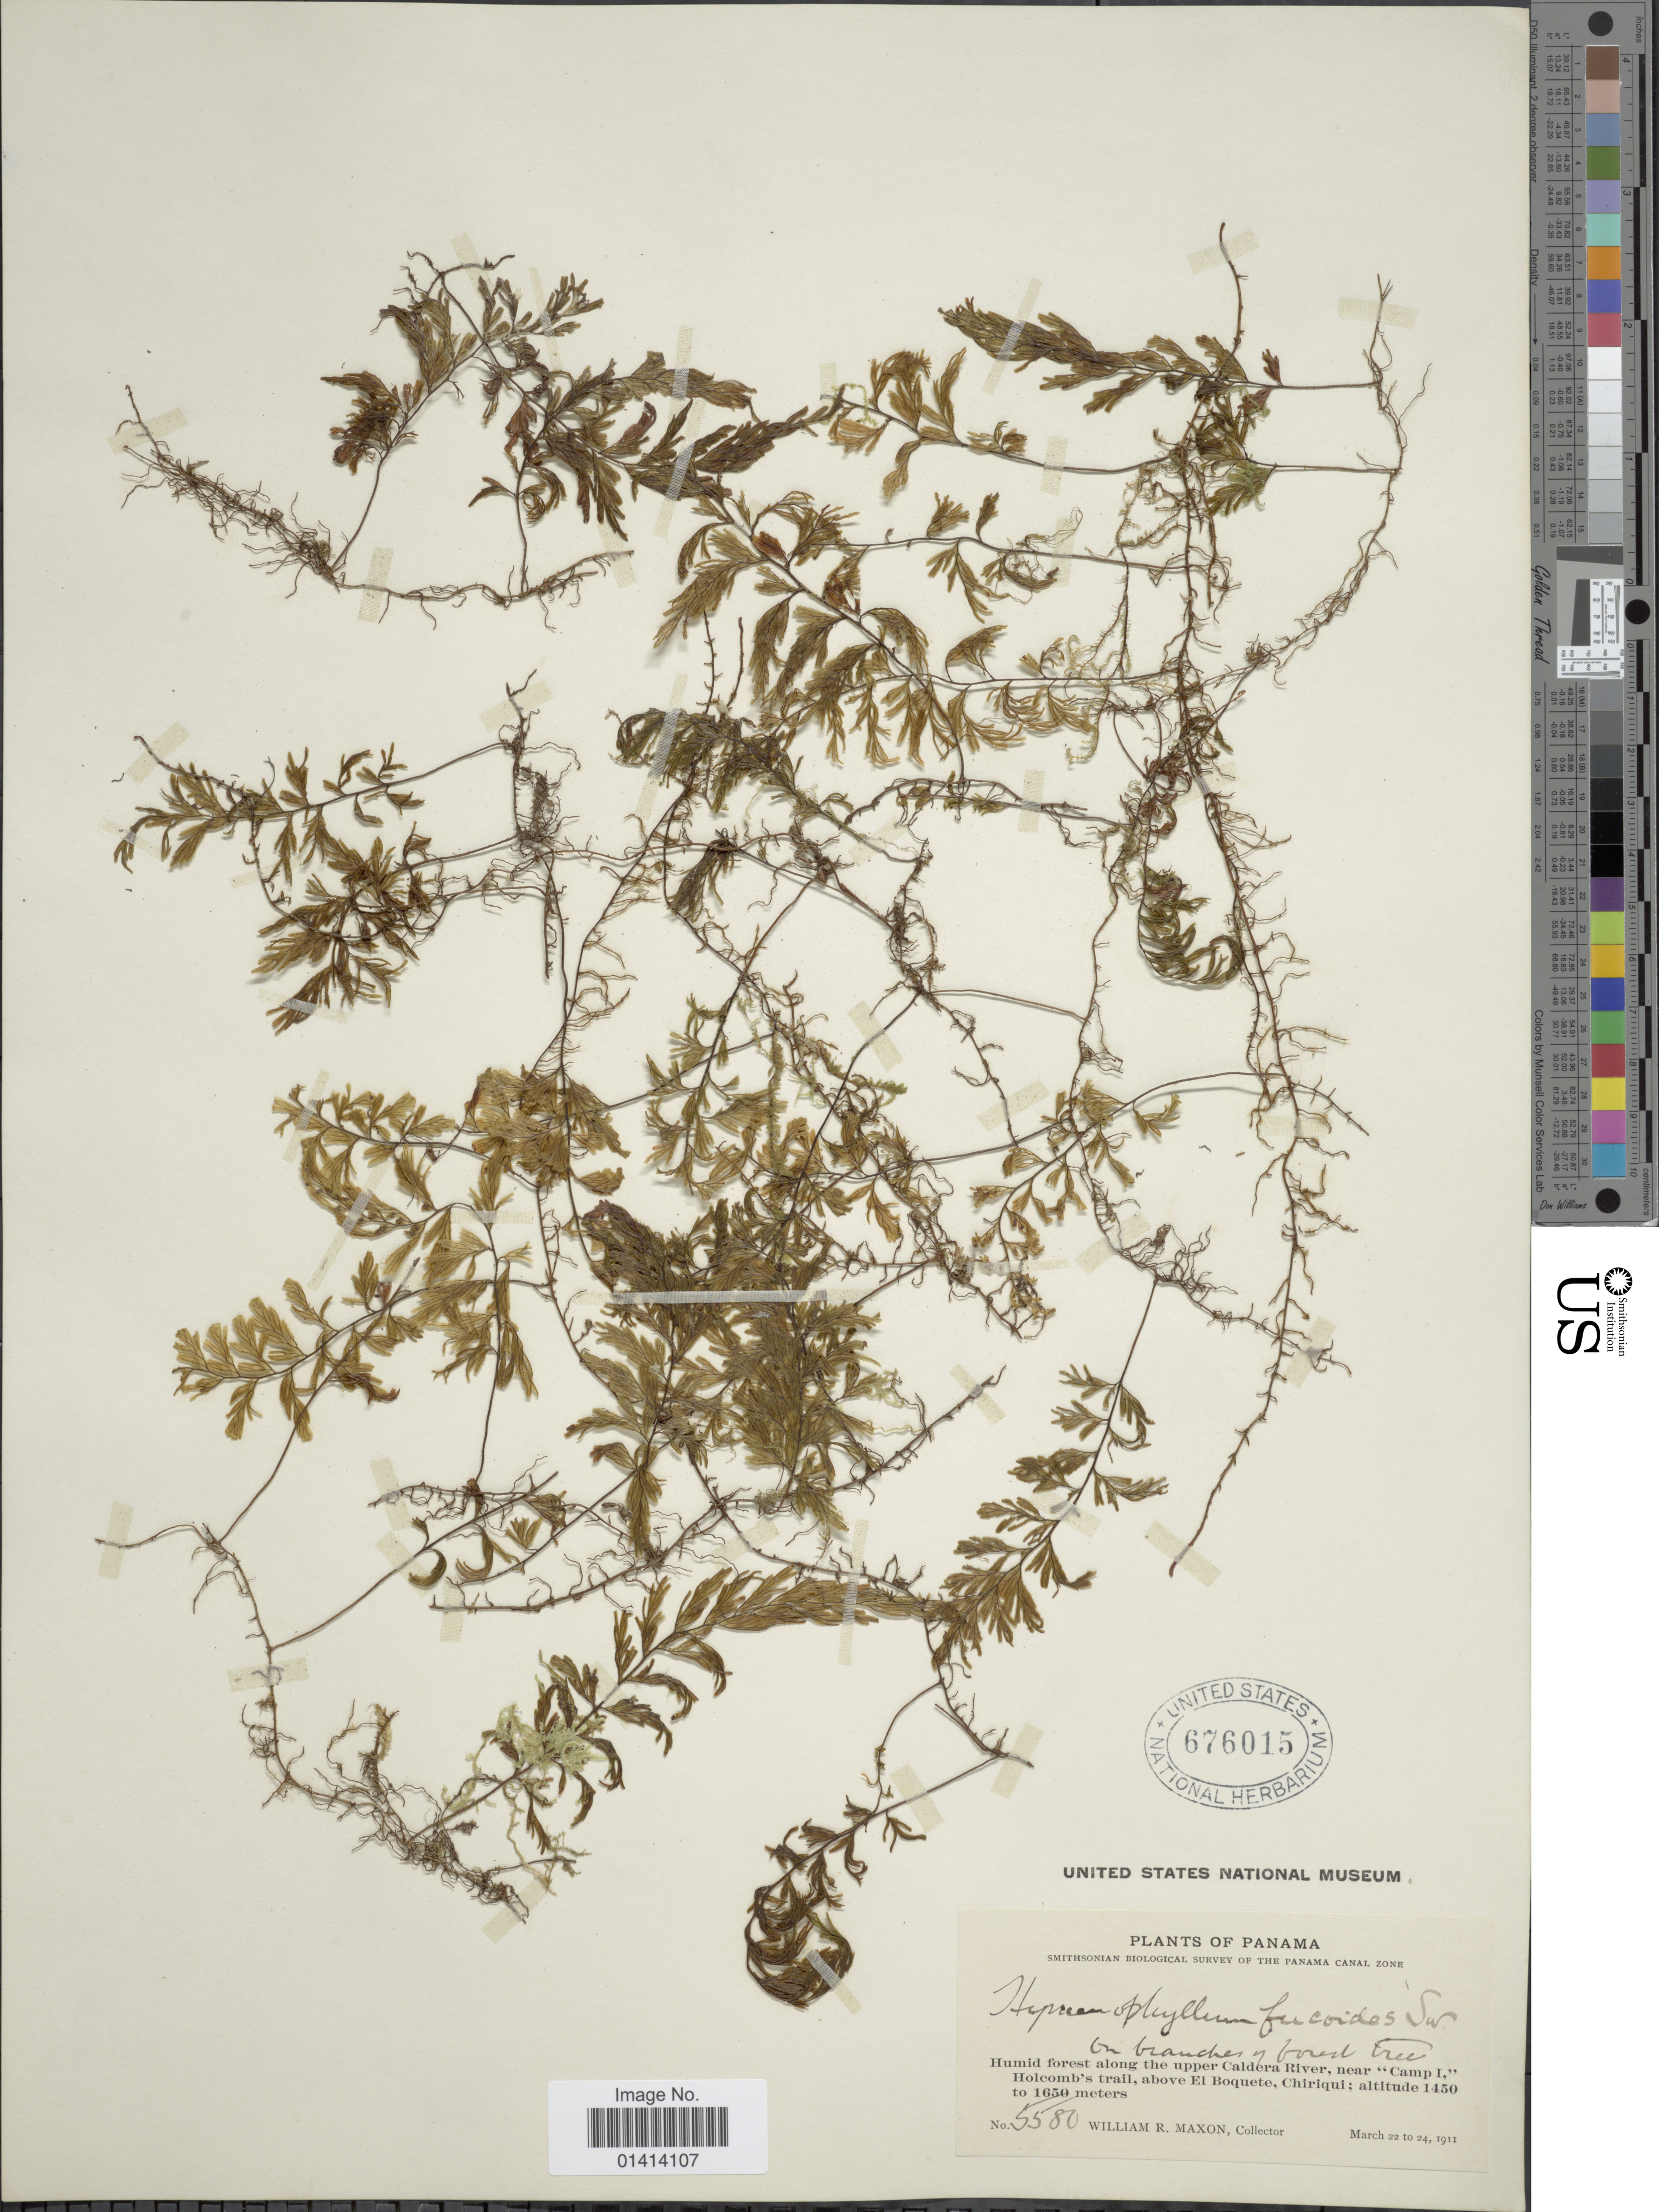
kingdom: Plantae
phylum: Tracheophyta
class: Polypodiopsida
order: Hymenophyllales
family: Hymenophyllaceae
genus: Hymenophyllum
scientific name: Hymenophyllum fucoides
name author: (Sw.) Sw.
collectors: W. R. Maxon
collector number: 5580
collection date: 1911-03-22/1911-03-24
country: Panama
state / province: Chiriqui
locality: Humid forest along the upper Caldera River, near 'Camp I' Holcom's trail, above El Boquete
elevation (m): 1450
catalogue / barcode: US 676015